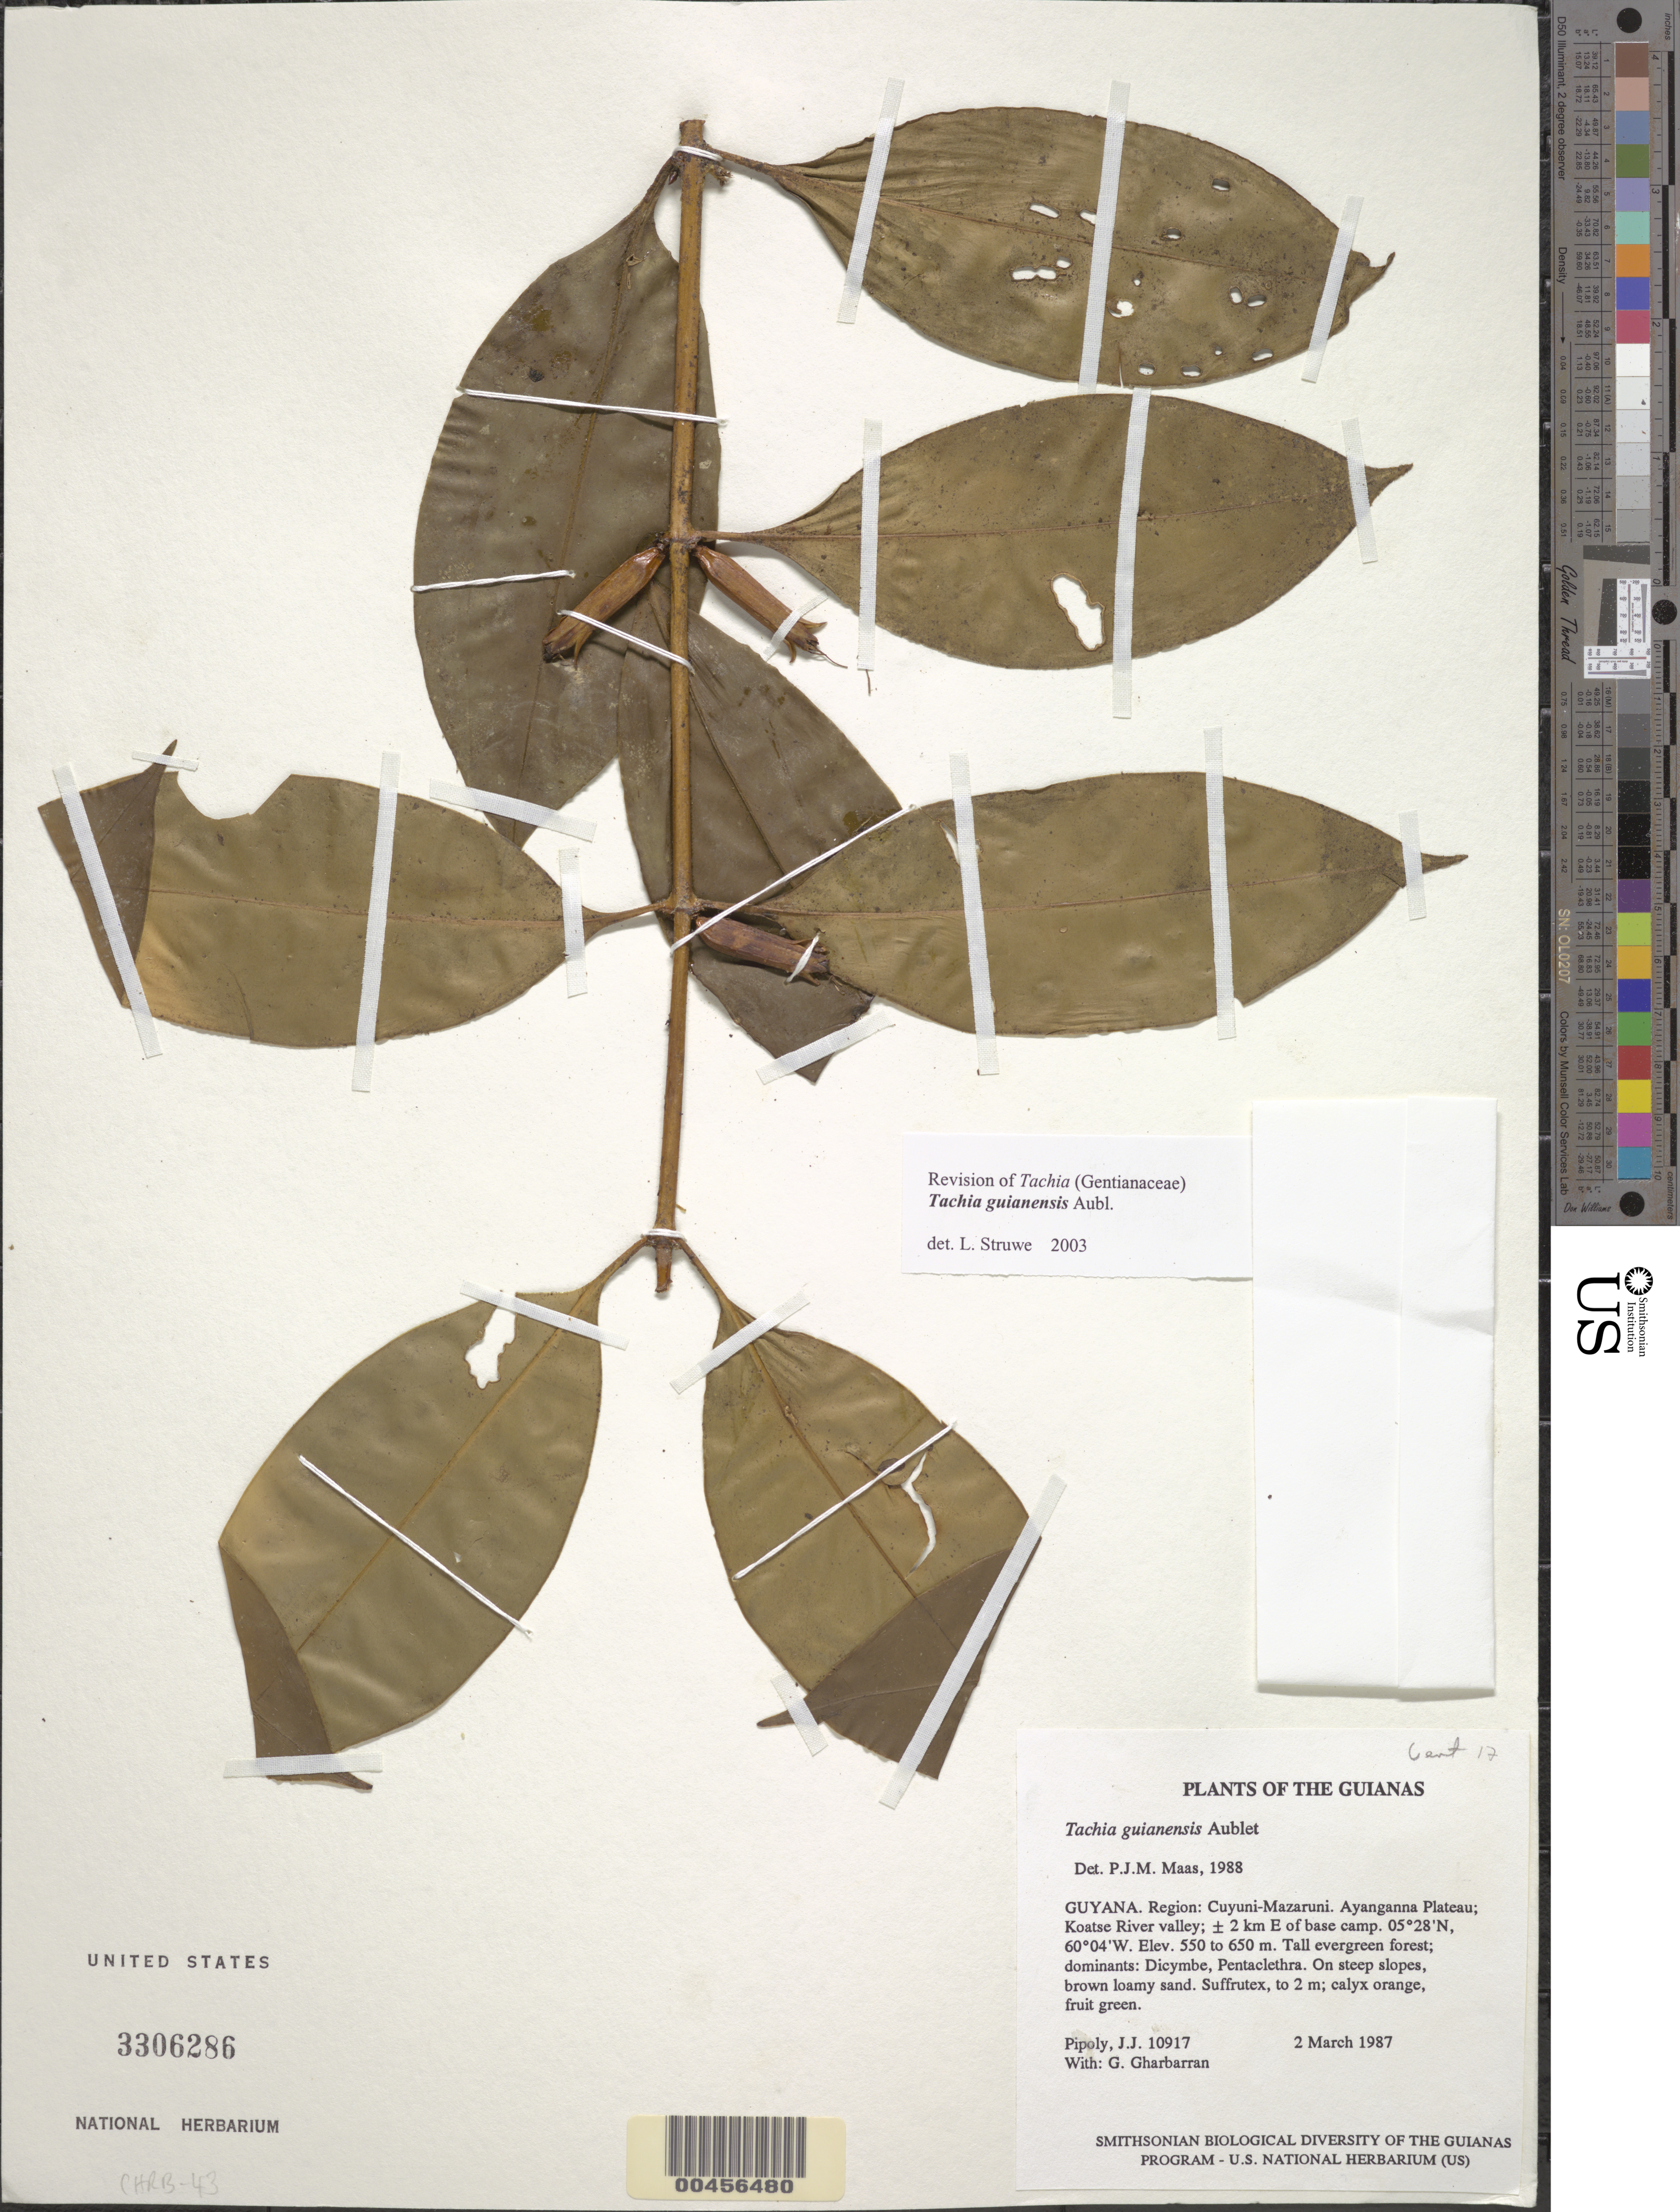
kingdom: Plantae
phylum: Tracheophyta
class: Magnoliopsida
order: Gentianales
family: Gentianaceae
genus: Tachia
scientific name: Tachia guianensis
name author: Aubl.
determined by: Maas, Paul J. M.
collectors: J. J. Pipoly & G. Gharbarran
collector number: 10917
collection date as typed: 2 March 1987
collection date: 1987-03-02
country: Guyana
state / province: Cuyuni-Mazaruni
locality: Ayanganna Plateau; Koatse River valley; ± 2 km E of base camp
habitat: Tall evergreen forest; dominants: Dicymbe, Pentaclethra. On steep slopes, brown loamy sand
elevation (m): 550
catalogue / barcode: US 3306286